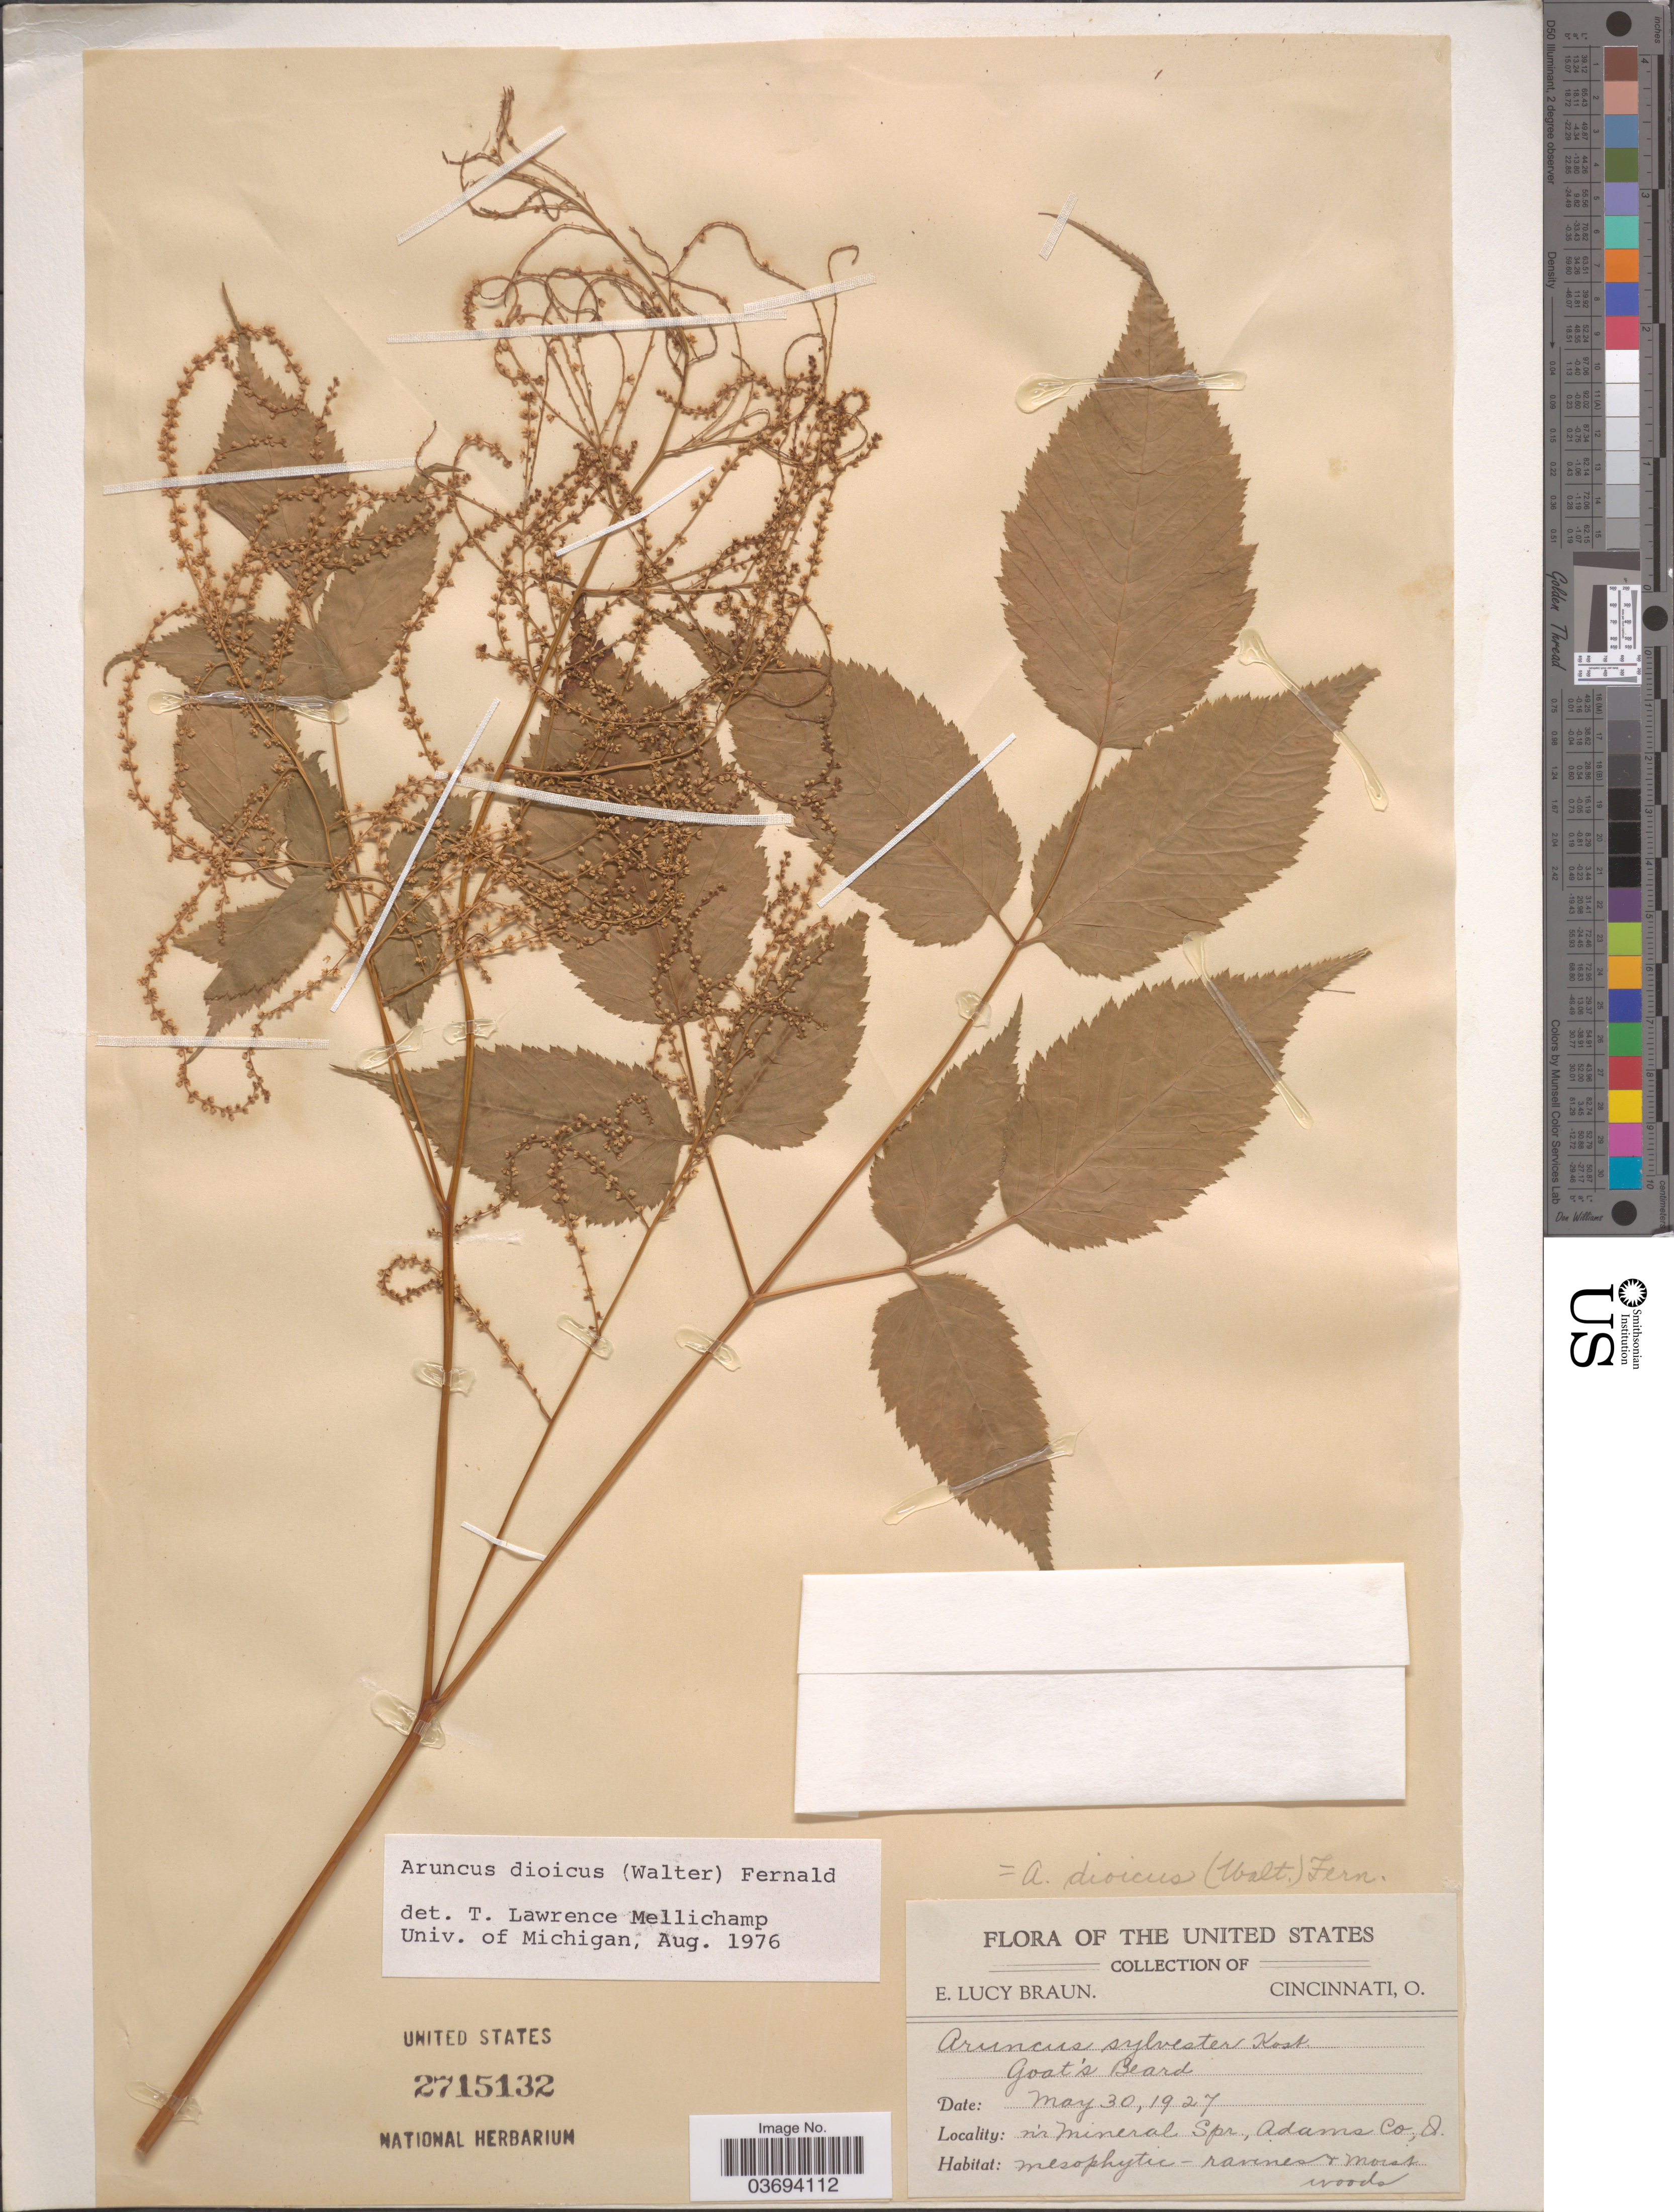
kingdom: Plantae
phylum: Tracheophyta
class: Magnoliopsida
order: Rosales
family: Rosaceae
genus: Aruncus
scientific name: Aruncus dioicus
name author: (Walter) Fernald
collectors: E. L. Braun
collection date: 1927-05-30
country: United States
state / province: Ohio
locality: Goat's Beard. n'r Mineral Spr., Adams Co.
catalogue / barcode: US 2715132